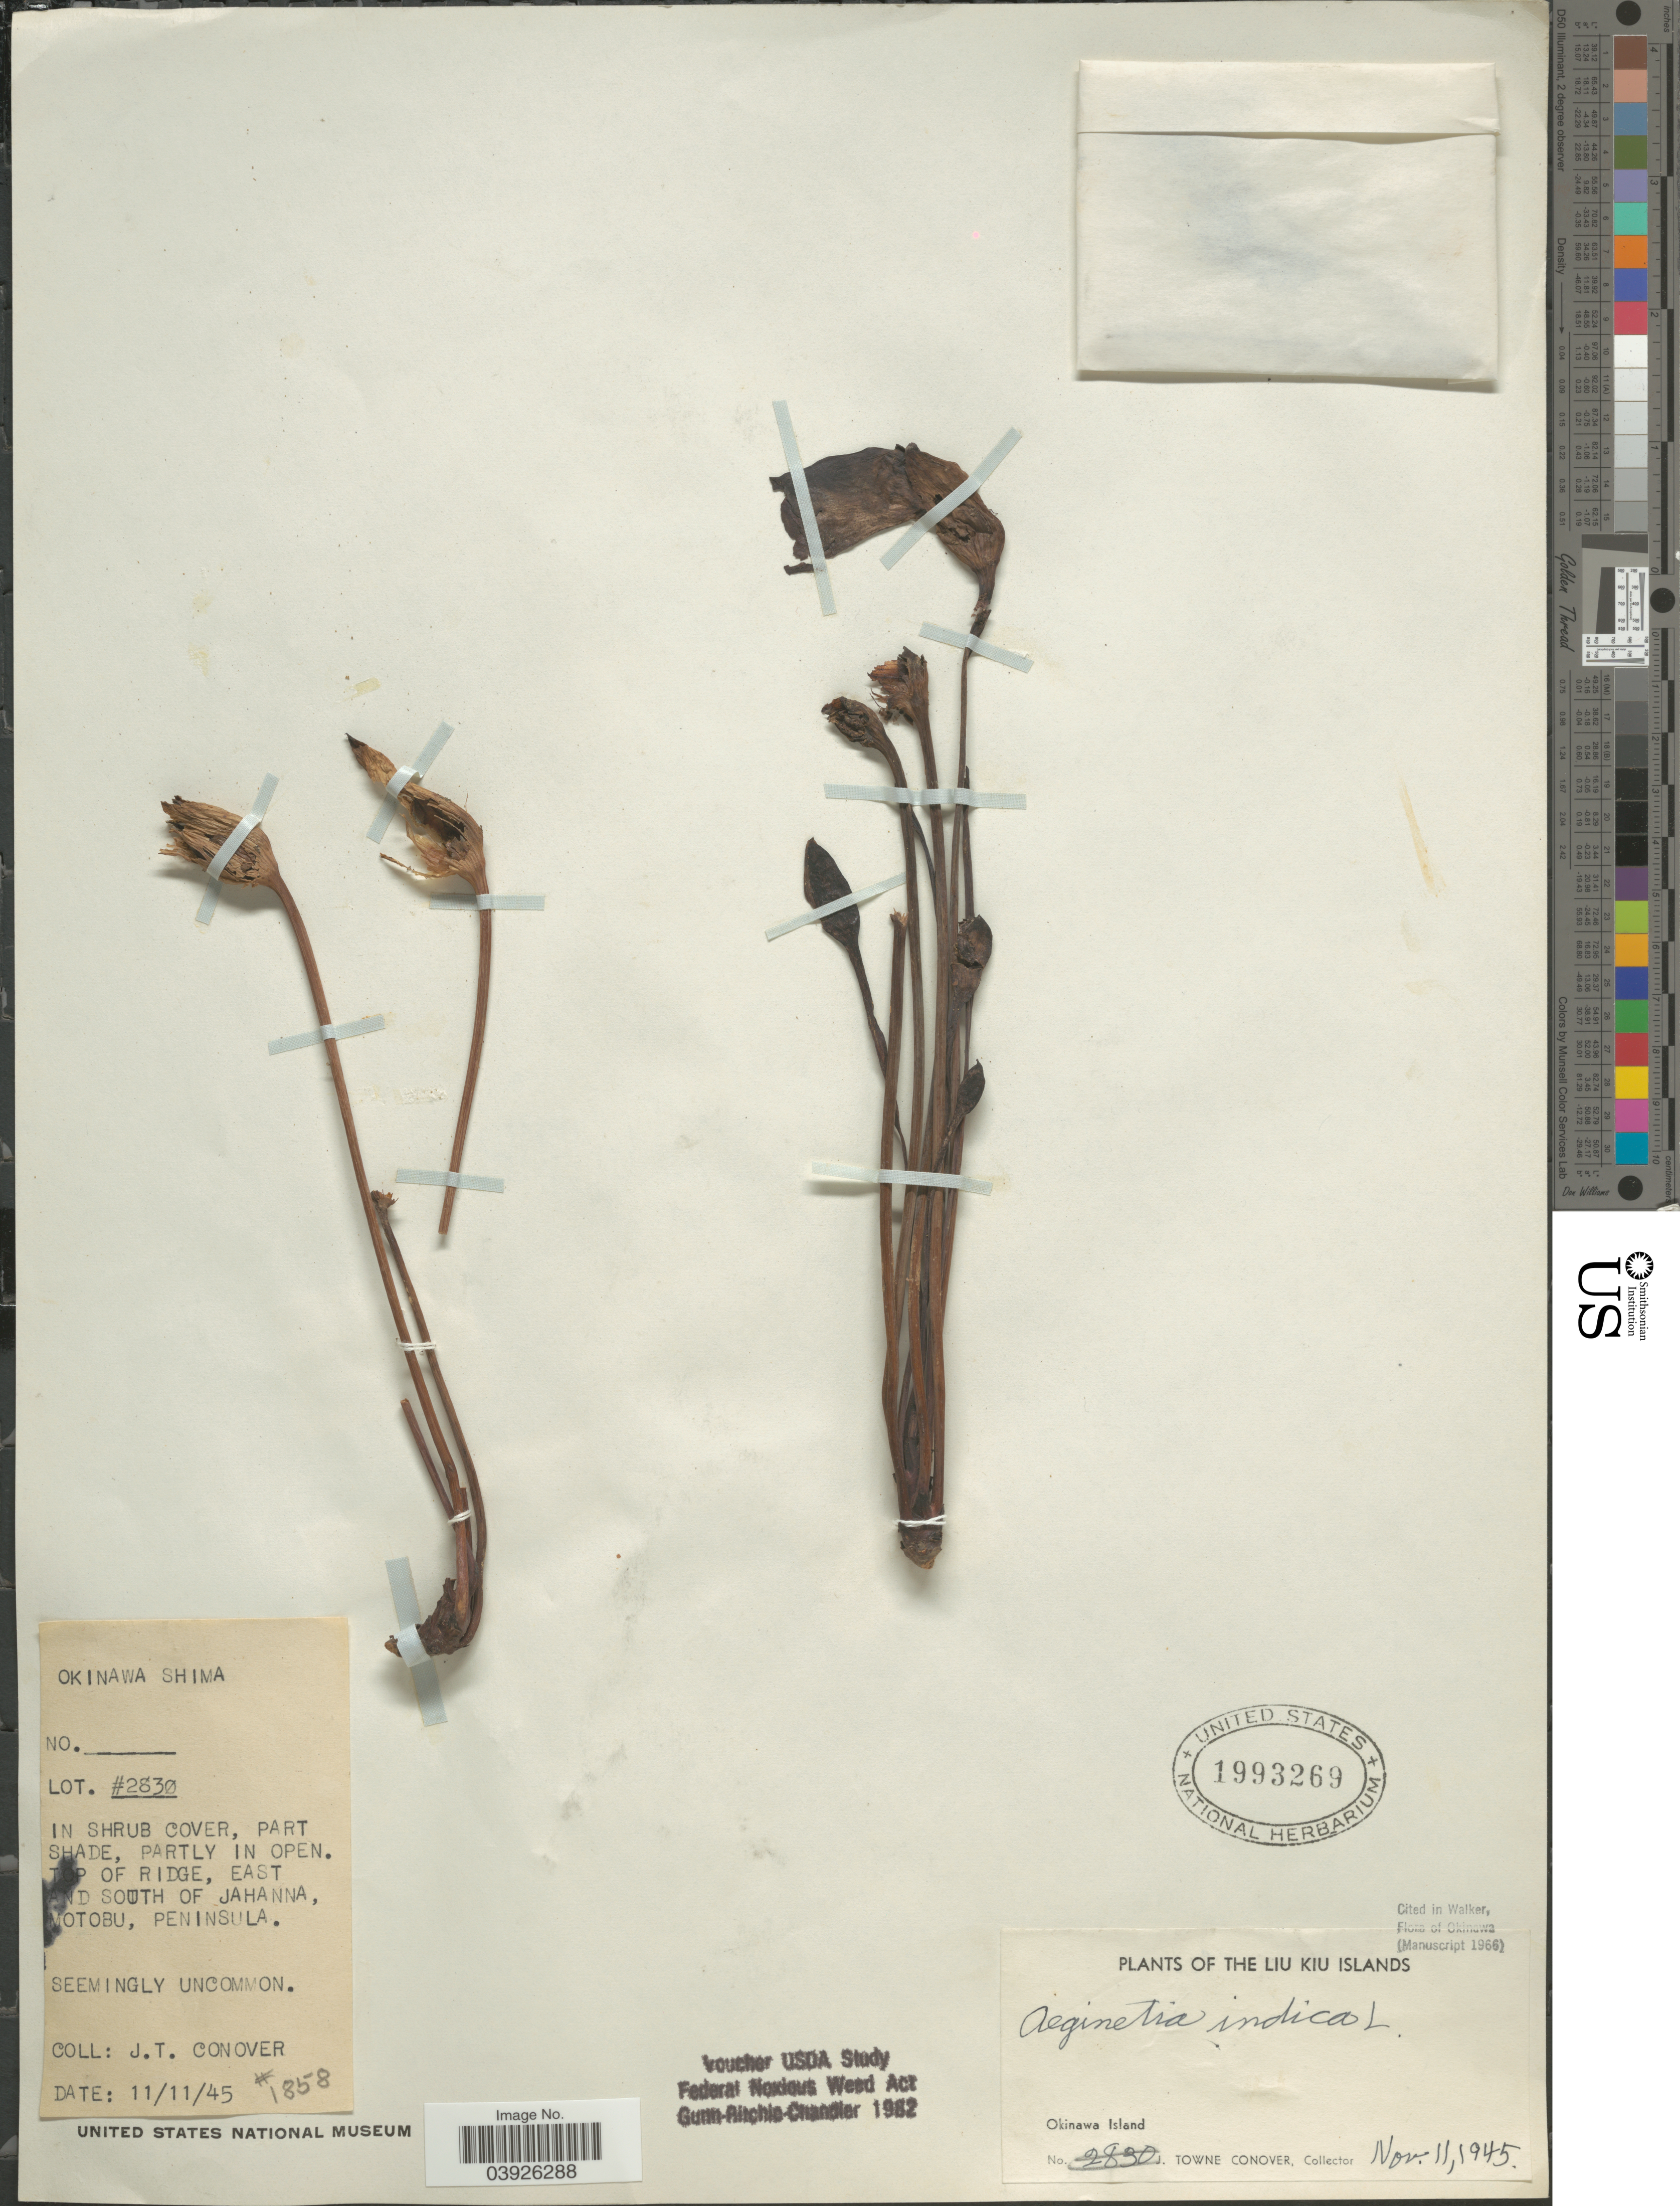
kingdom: Plantae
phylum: Tracheophyta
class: Magnoliopsida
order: Lamiales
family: Orobanchaceae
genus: Aeginetia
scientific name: Aeginetia indica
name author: L.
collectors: J. T. Conover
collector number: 1858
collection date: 1945-11-11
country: Japan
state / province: Okinawa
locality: Okinawa Shima. Top of ridge, East and South of Jahanna, Motobu, Peninsula. The Liu Kiu Islands.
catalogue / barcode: US 1993269